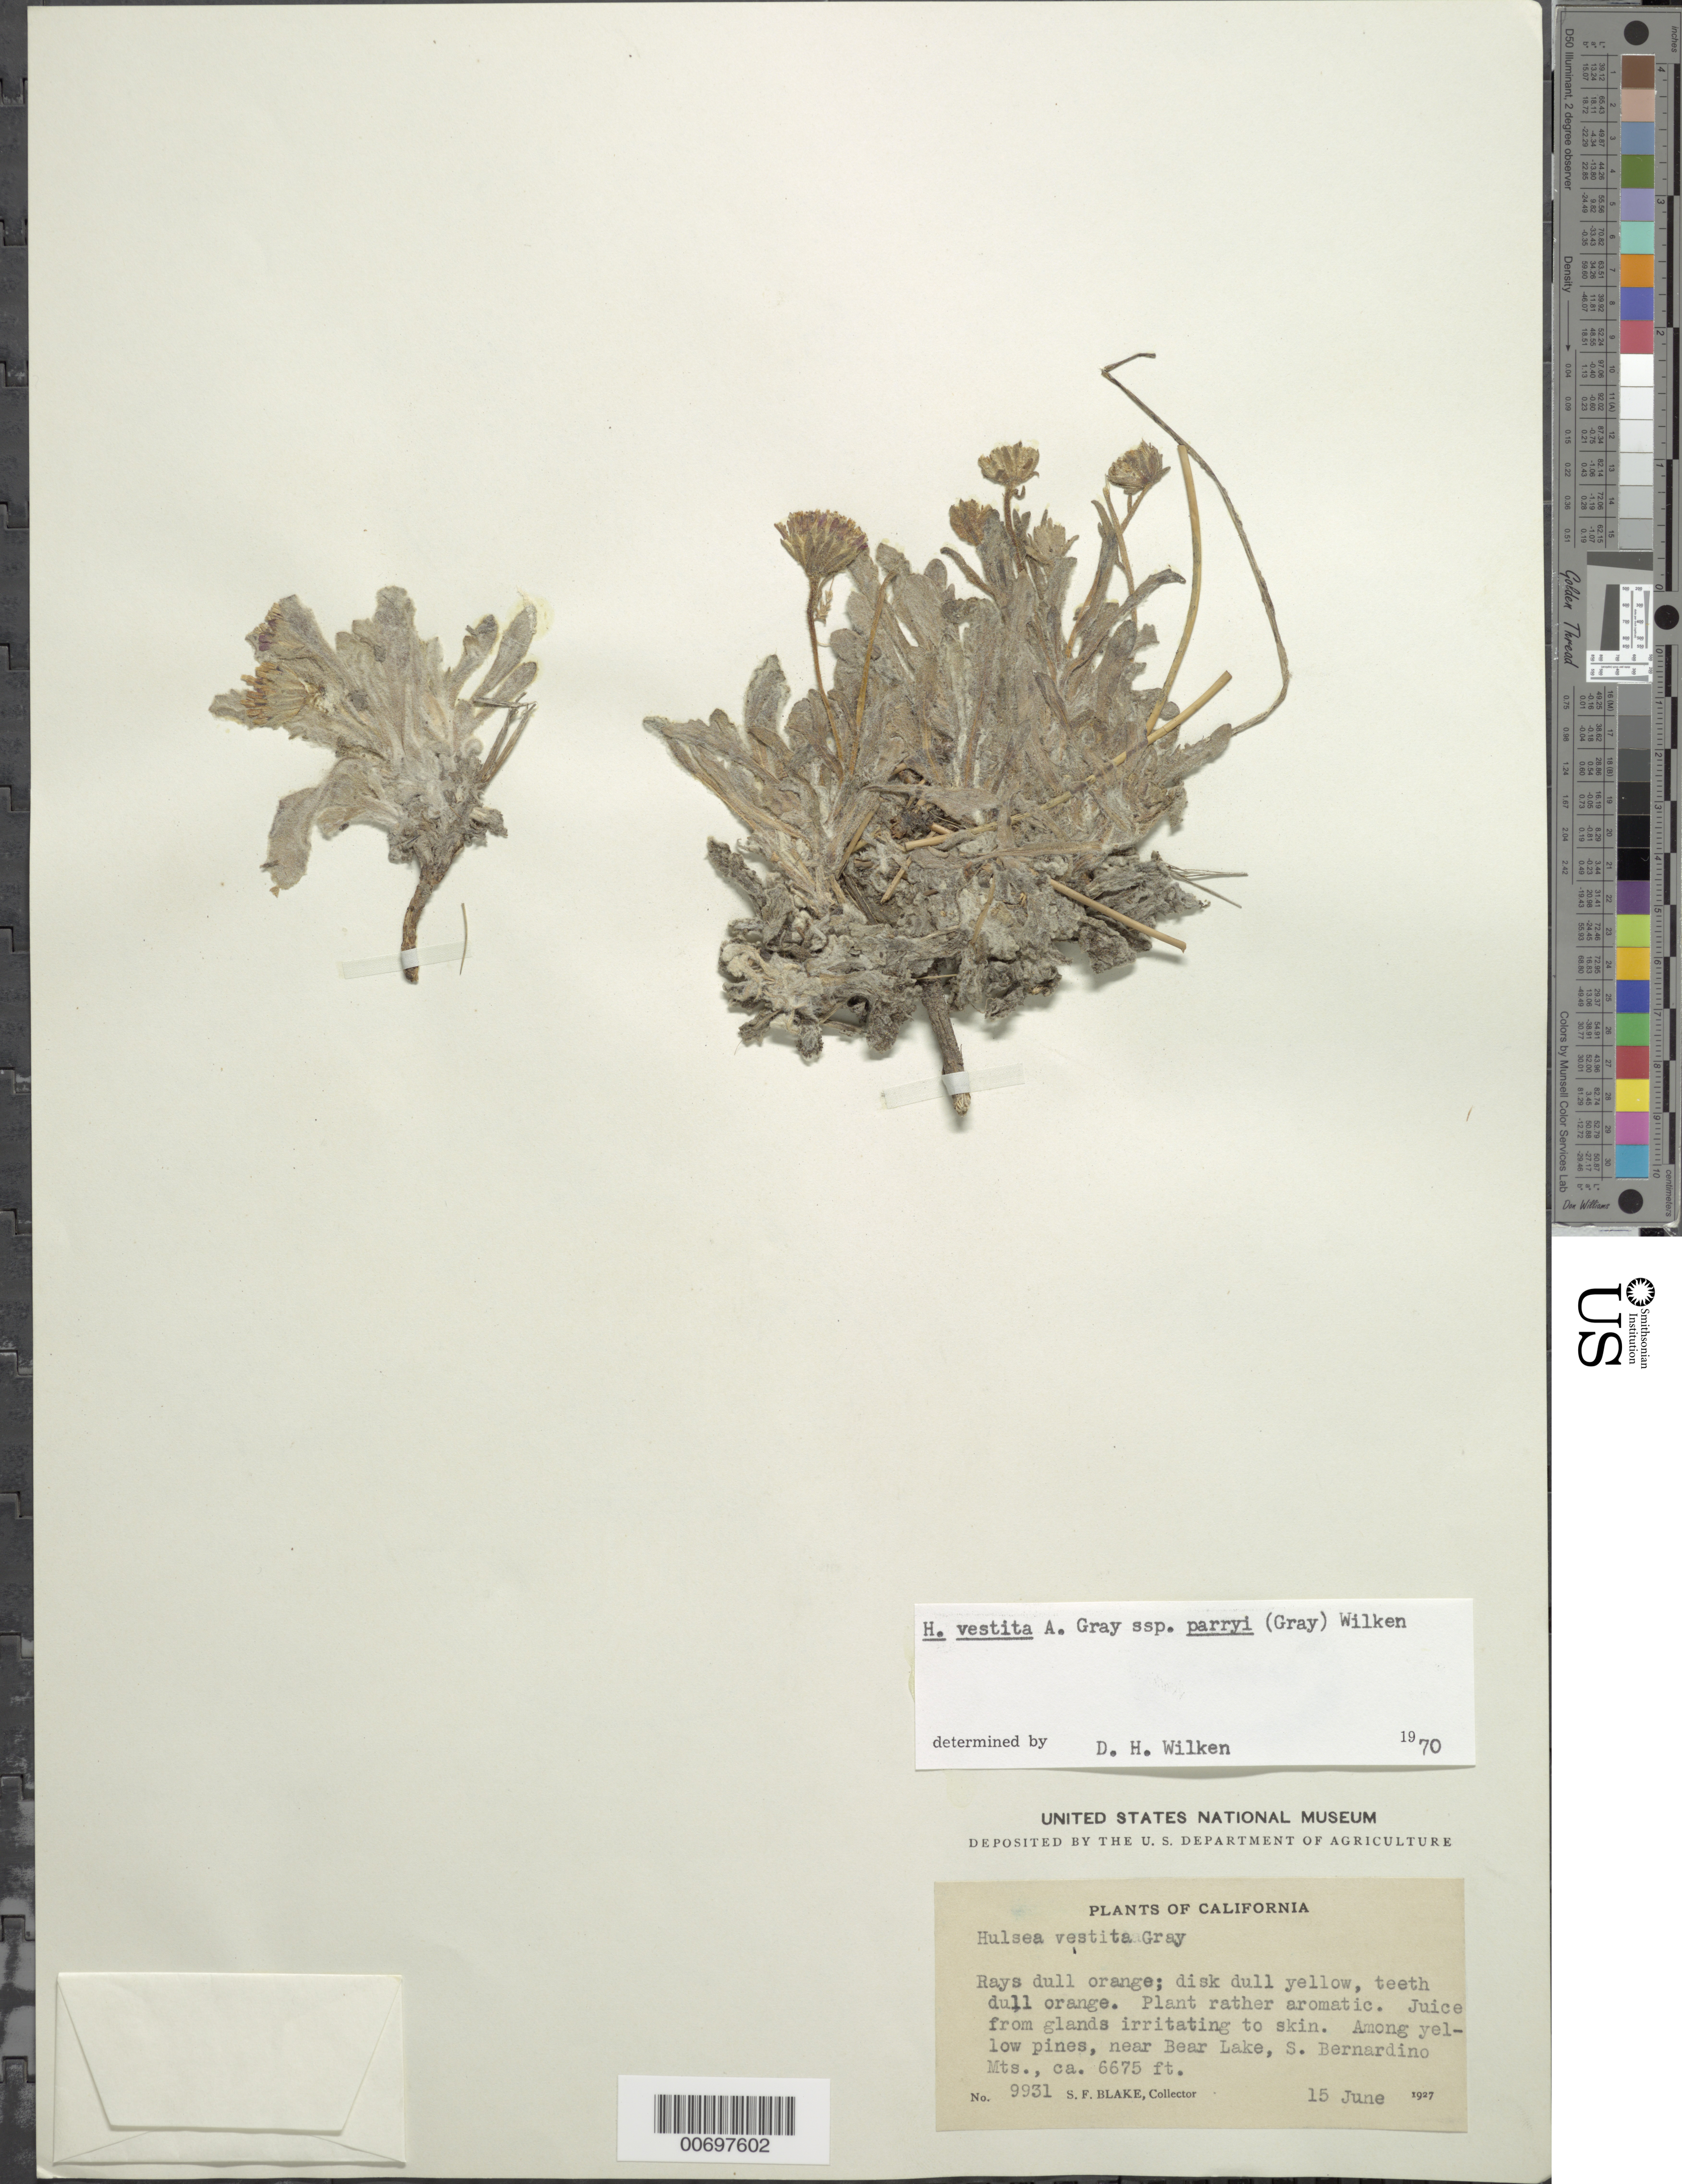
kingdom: Plantae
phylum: Tracheophyta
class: Magnoliopsida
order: Asterales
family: Asteraceae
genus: Hulsea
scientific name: Hulsea vestita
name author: A. Gray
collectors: S. Blake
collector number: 9931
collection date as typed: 15 Jun 1927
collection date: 1927-06-15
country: United States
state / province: California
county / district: San Bernardino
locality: Near Bear Lake, S. Bernardino Mts.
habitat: Among yellow pines.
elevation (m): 2035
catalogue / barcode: US 1582008